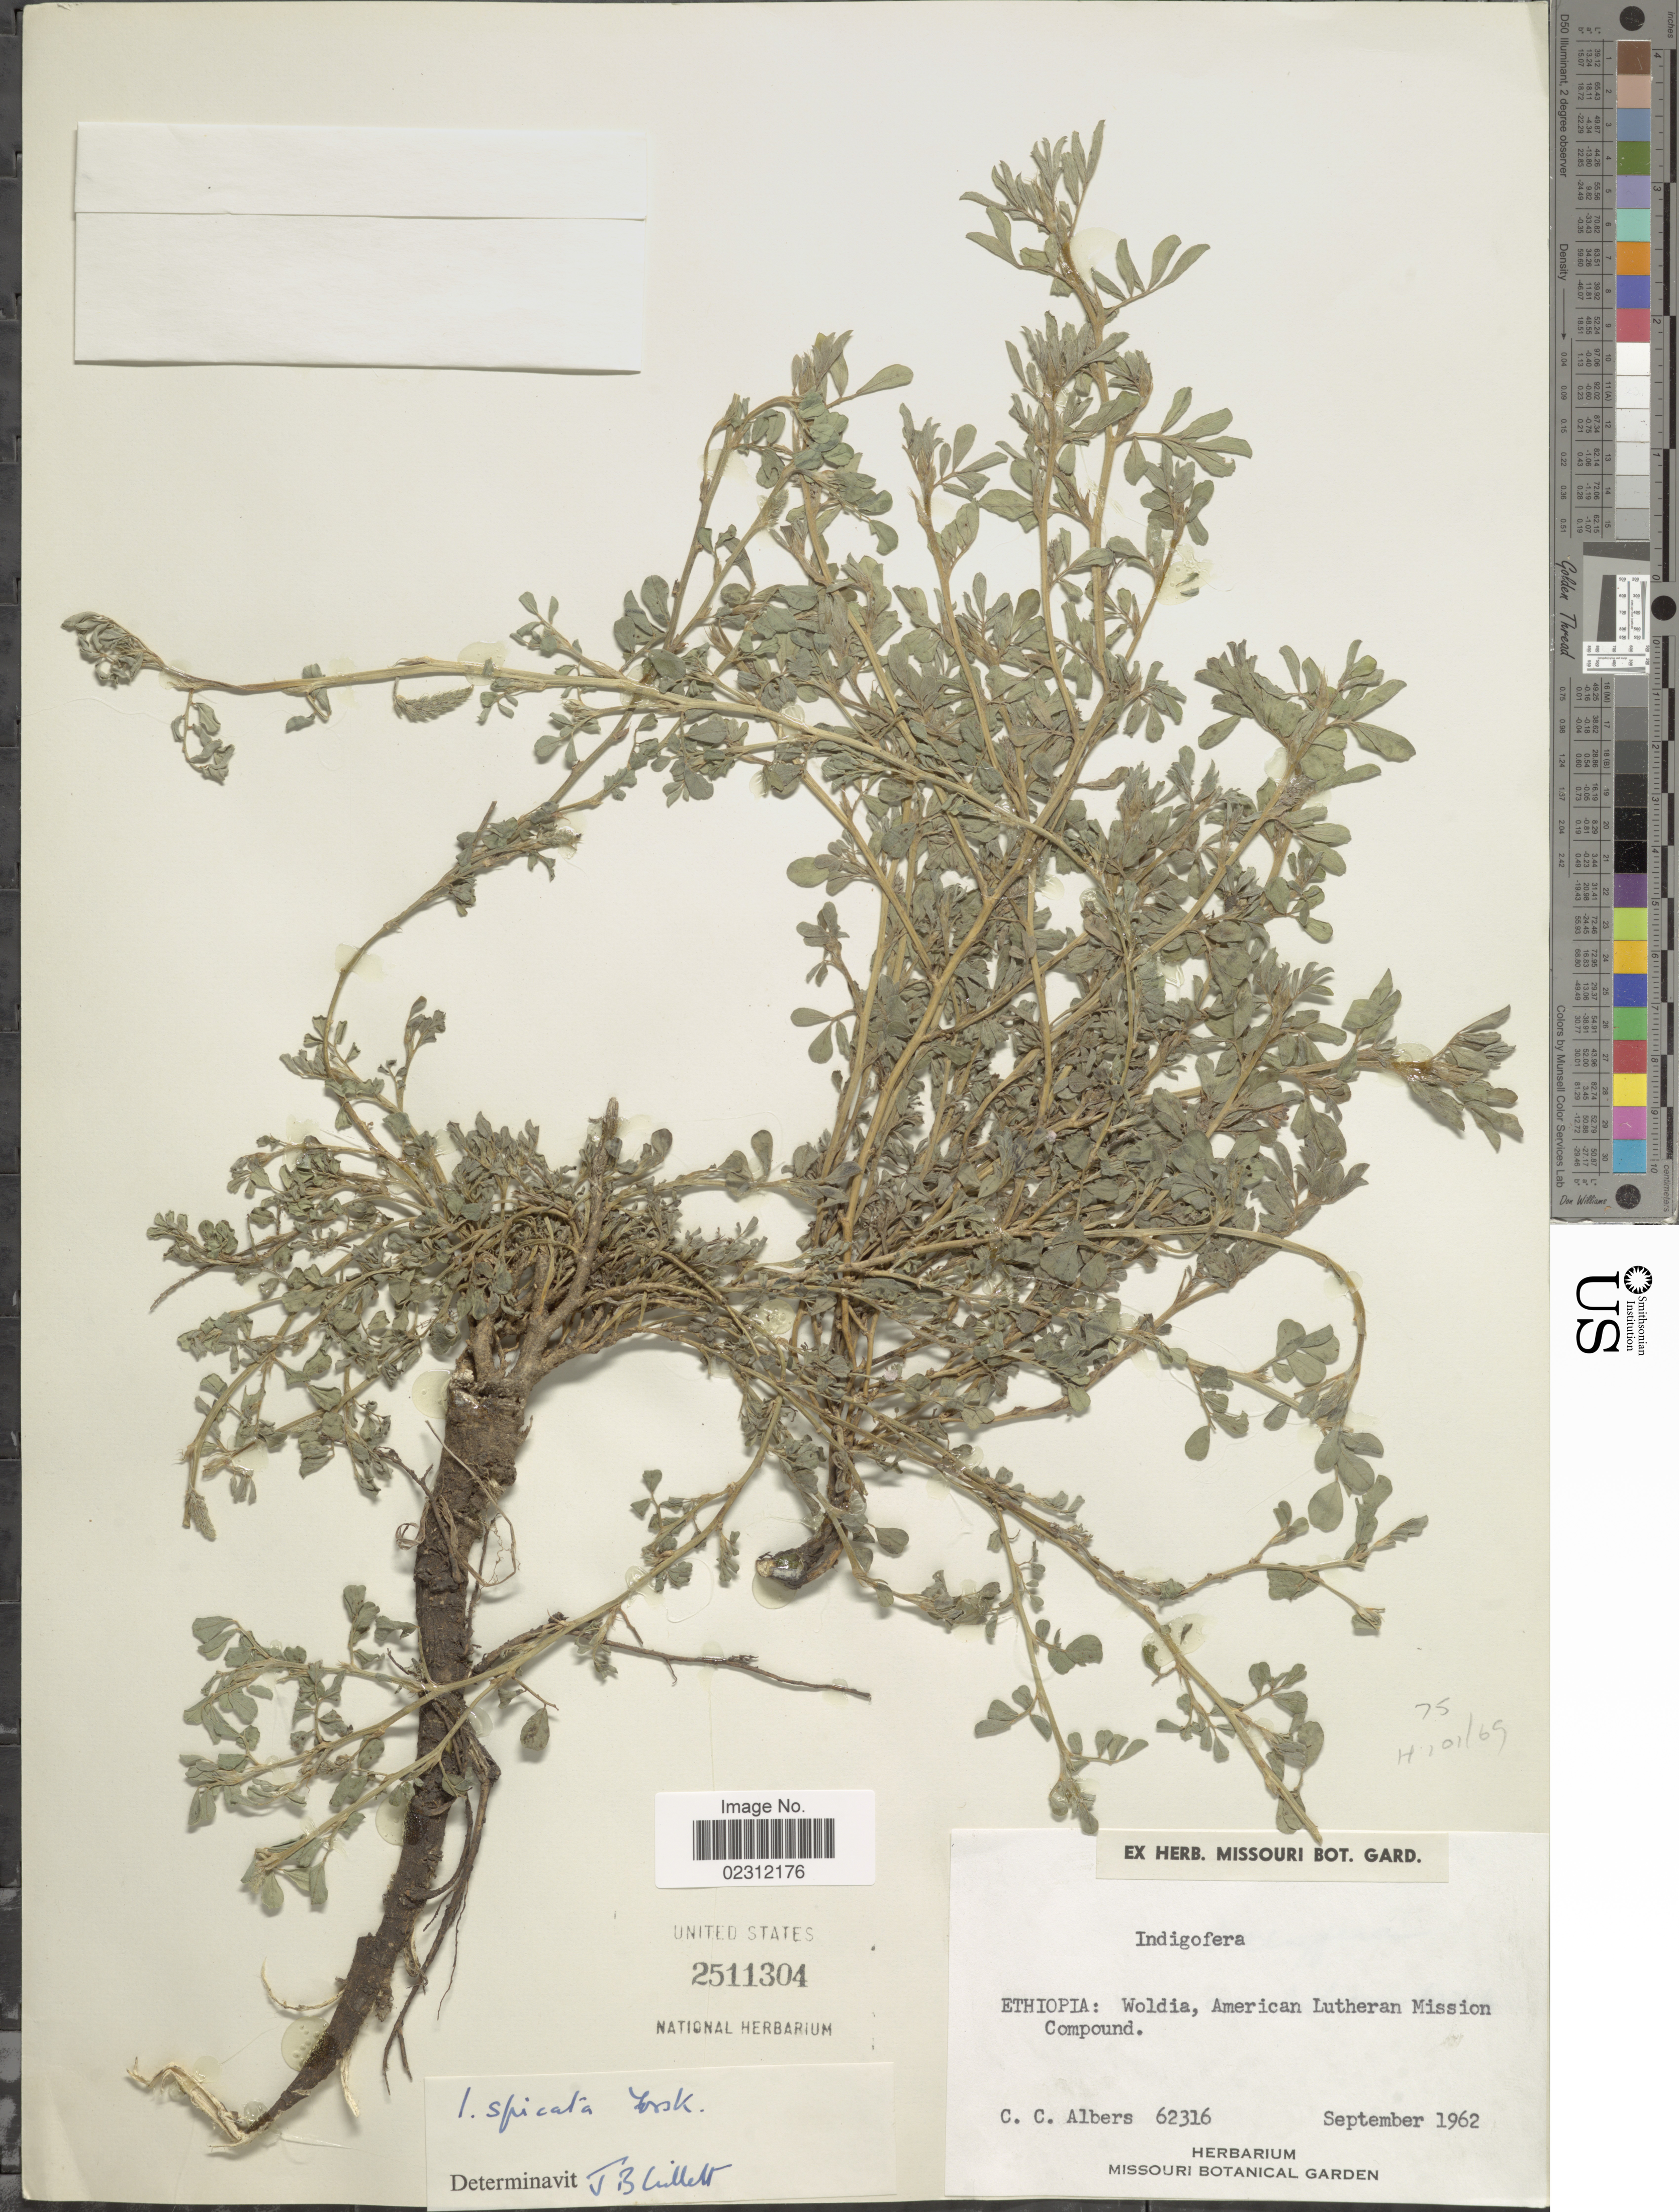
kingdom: Plantae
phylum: Tracheophyta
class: Magnoliopsida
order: Fabales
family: Fabaceae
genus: Indigofera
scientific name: Indigofera spicata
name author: Forssk.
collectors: C. Albers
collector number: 62316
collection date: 1962-09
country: Ethiopia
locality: Woldia, American Lutheran Mission Compound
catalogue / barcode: US 2511304